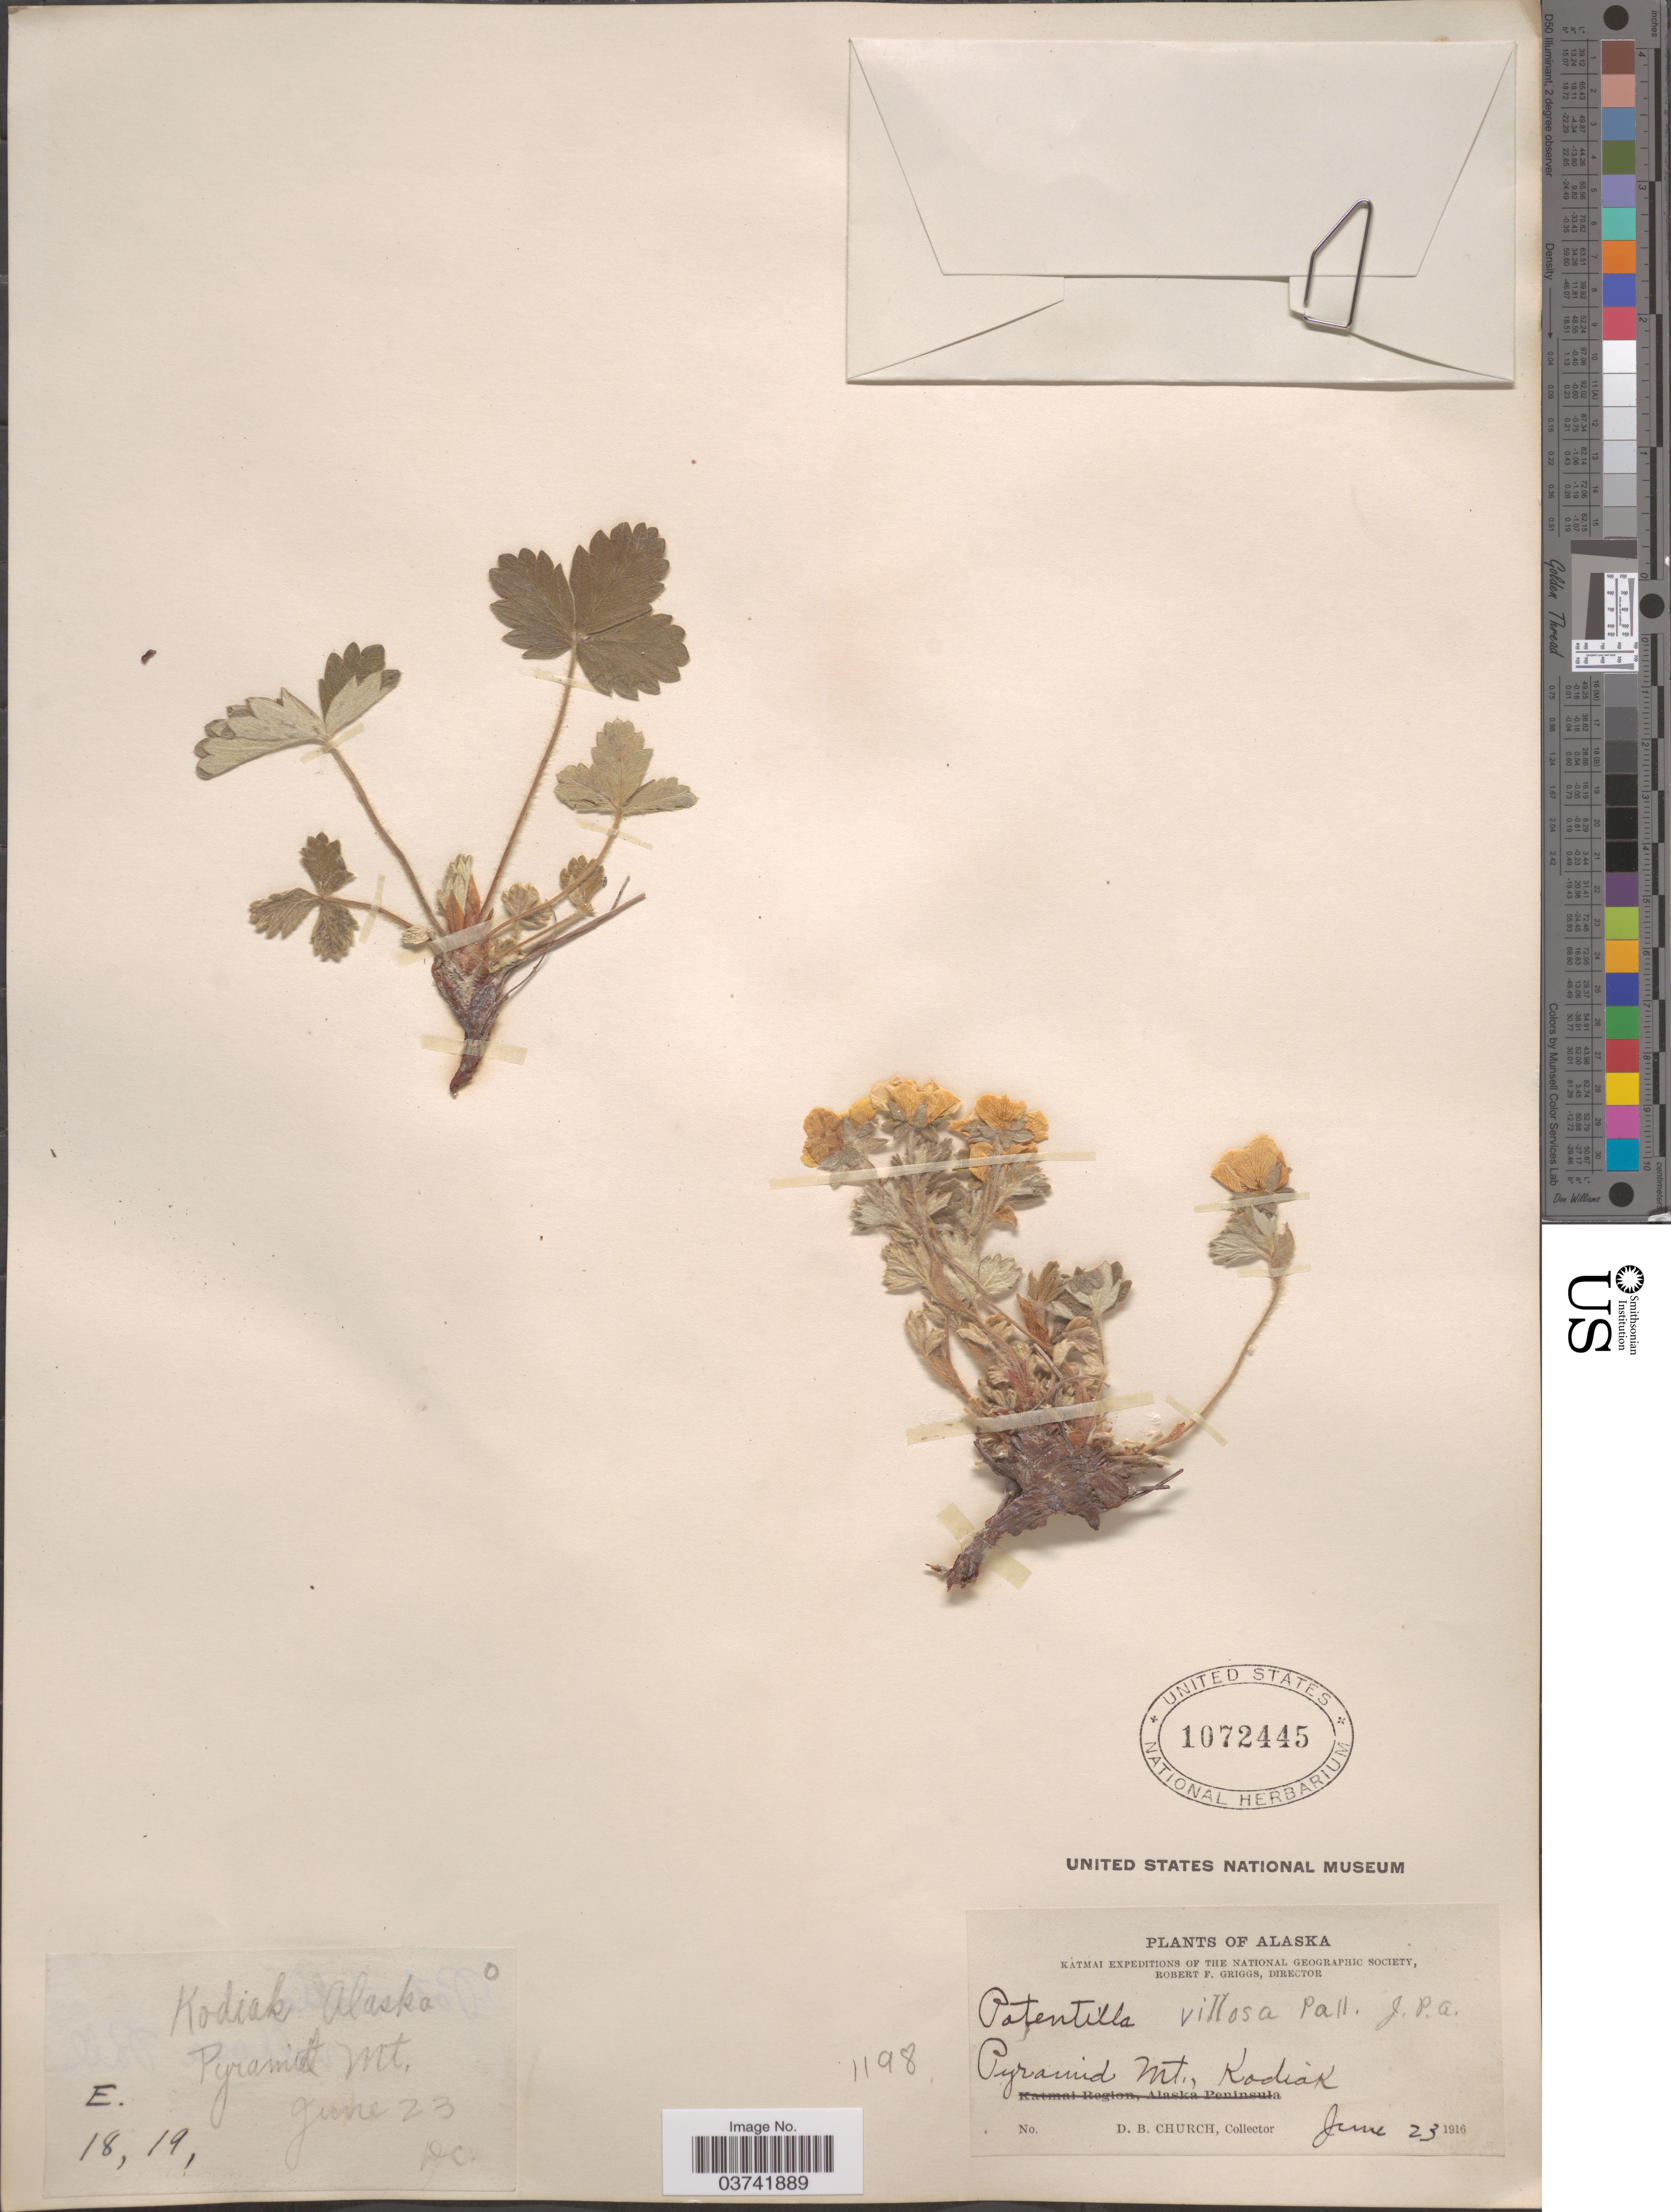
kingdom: Plantae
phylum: Tracheophyta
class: Magnoliopsida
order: Rosales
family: Rosaceae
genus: Potentilla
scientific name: Potentilla villosa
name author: Pall. ex Pursh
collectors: D. Church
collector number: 18/19?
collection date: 1916-06-23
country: United States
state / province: Alaska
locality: Pyramid Mt., Kodiak.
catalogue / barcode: US 1072445